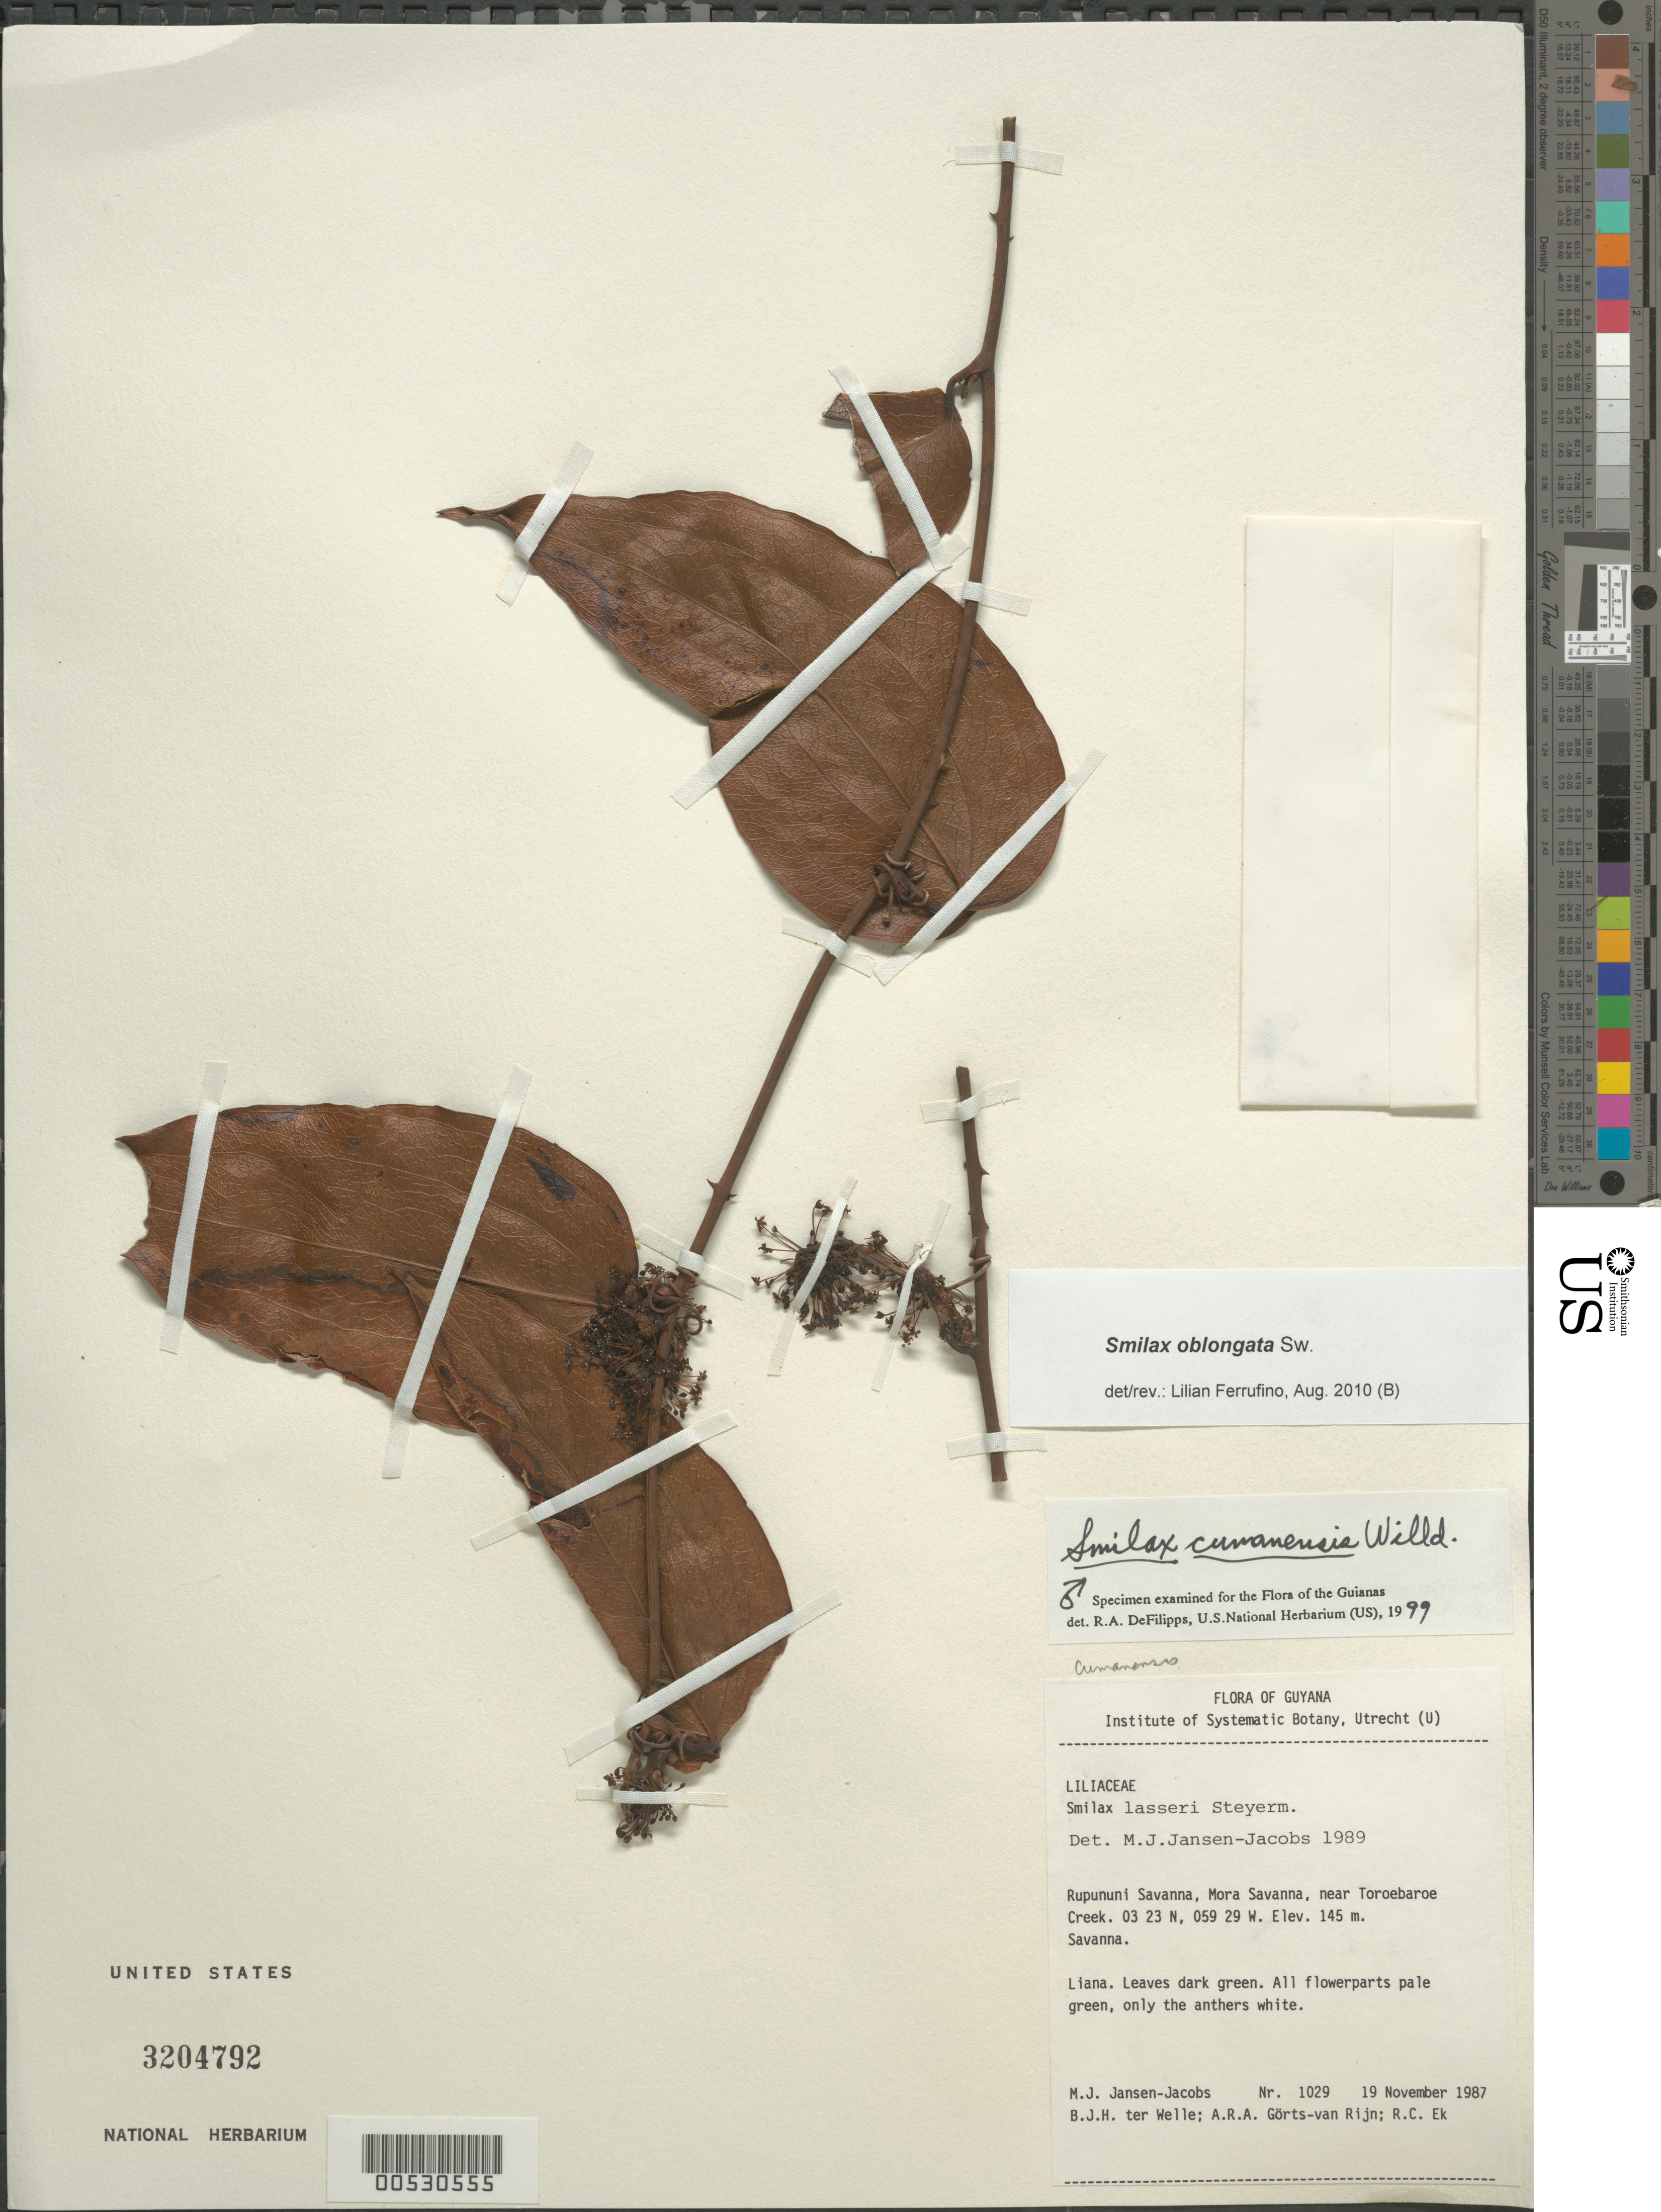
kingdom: Plantae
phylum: Tracheophyta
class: Liliopsida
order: Liliales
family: Smilacaceae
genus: Smilax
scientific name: Smilax oblongata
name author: Sw.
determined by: Ferrufino, L., (USJ), Herbario Universidad de Costa Rica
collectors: M. J. Jansen-Jacobs, B. Welle, A. .R. A. Görts-van Rijn & R. C. Ek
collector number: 1029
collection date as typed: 19-Nov-87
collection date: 1987-11-19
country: Guyana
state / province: U. Takutu-U. Essequibo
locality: Rupununi Savanna, Mora Savanna, near Toroebaroe Creek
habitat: Savanna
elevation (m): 145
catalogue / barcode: US 3204792